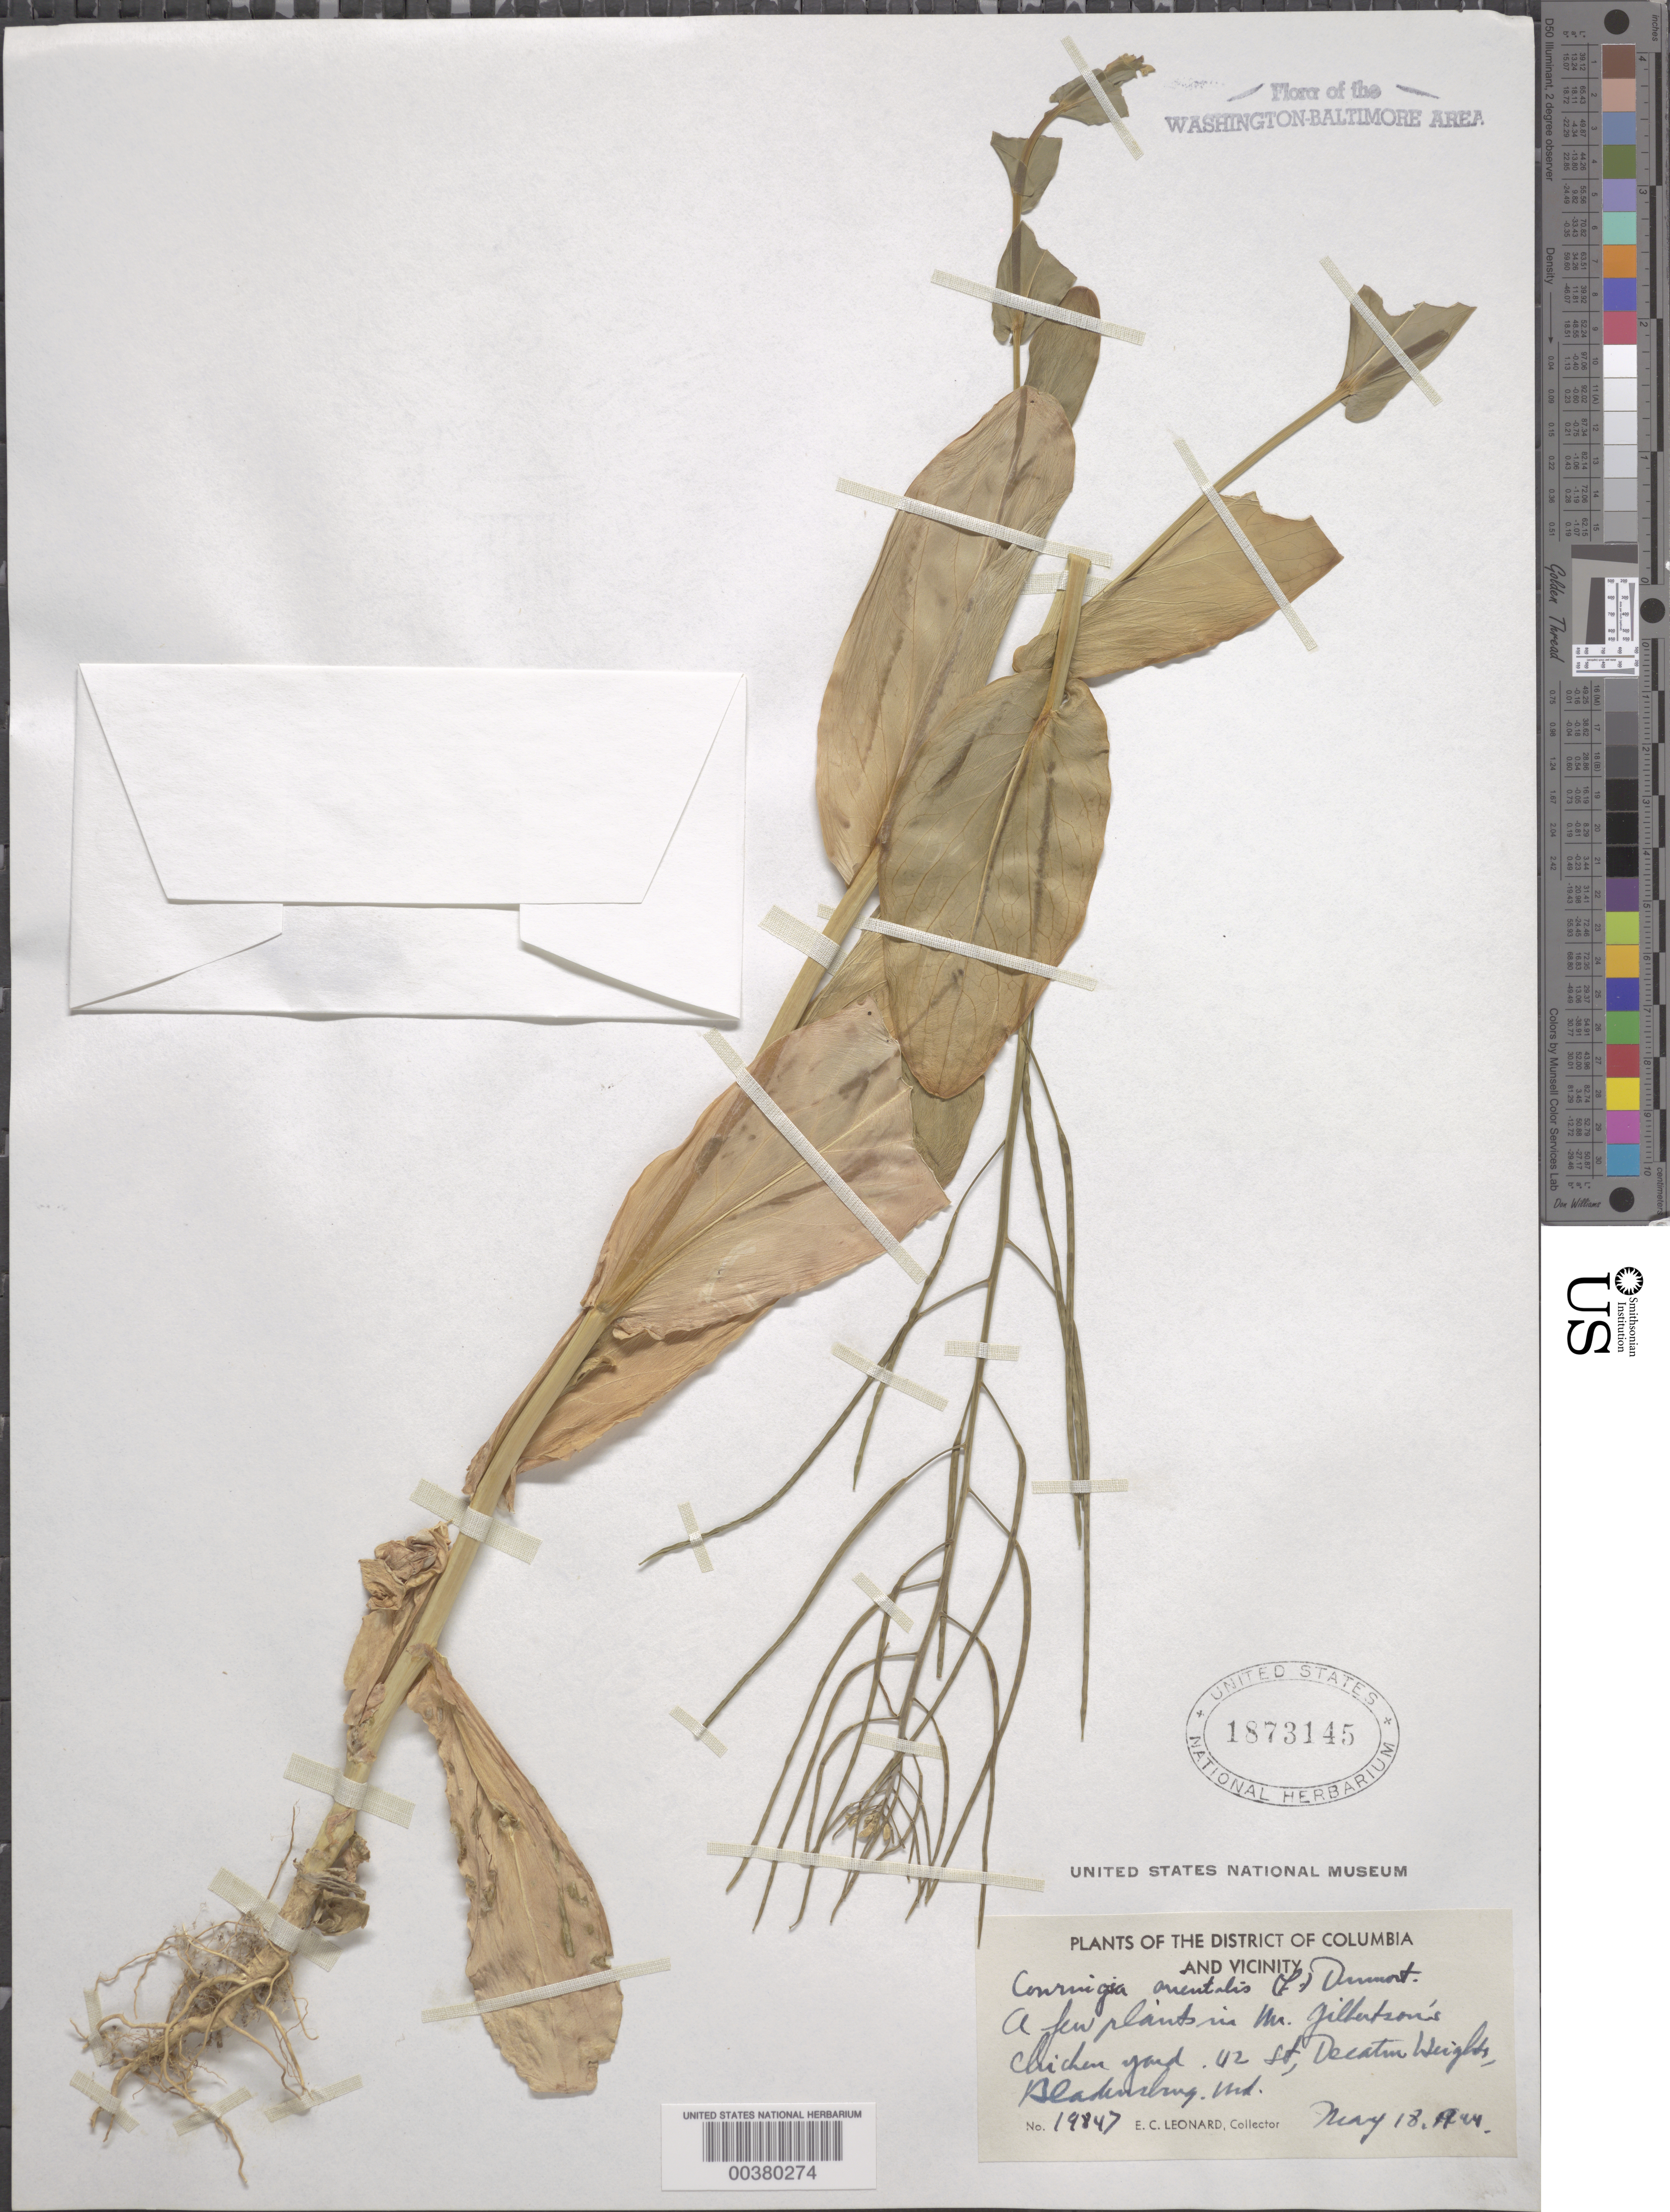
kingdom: Plantae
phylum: Tracheophyta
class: Magnoliopsida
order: Brassicales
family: Brassicaceae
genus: Conringia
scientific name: Conringia orientalis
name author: (L.) C. Presl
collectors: E. C. Leonard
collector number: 19847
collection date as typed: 18 May 1944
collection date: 1944-05-18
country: United States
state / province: Maryland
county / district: Prince George's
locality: Decatur Height, Bladensburg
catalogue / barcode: US 1873145